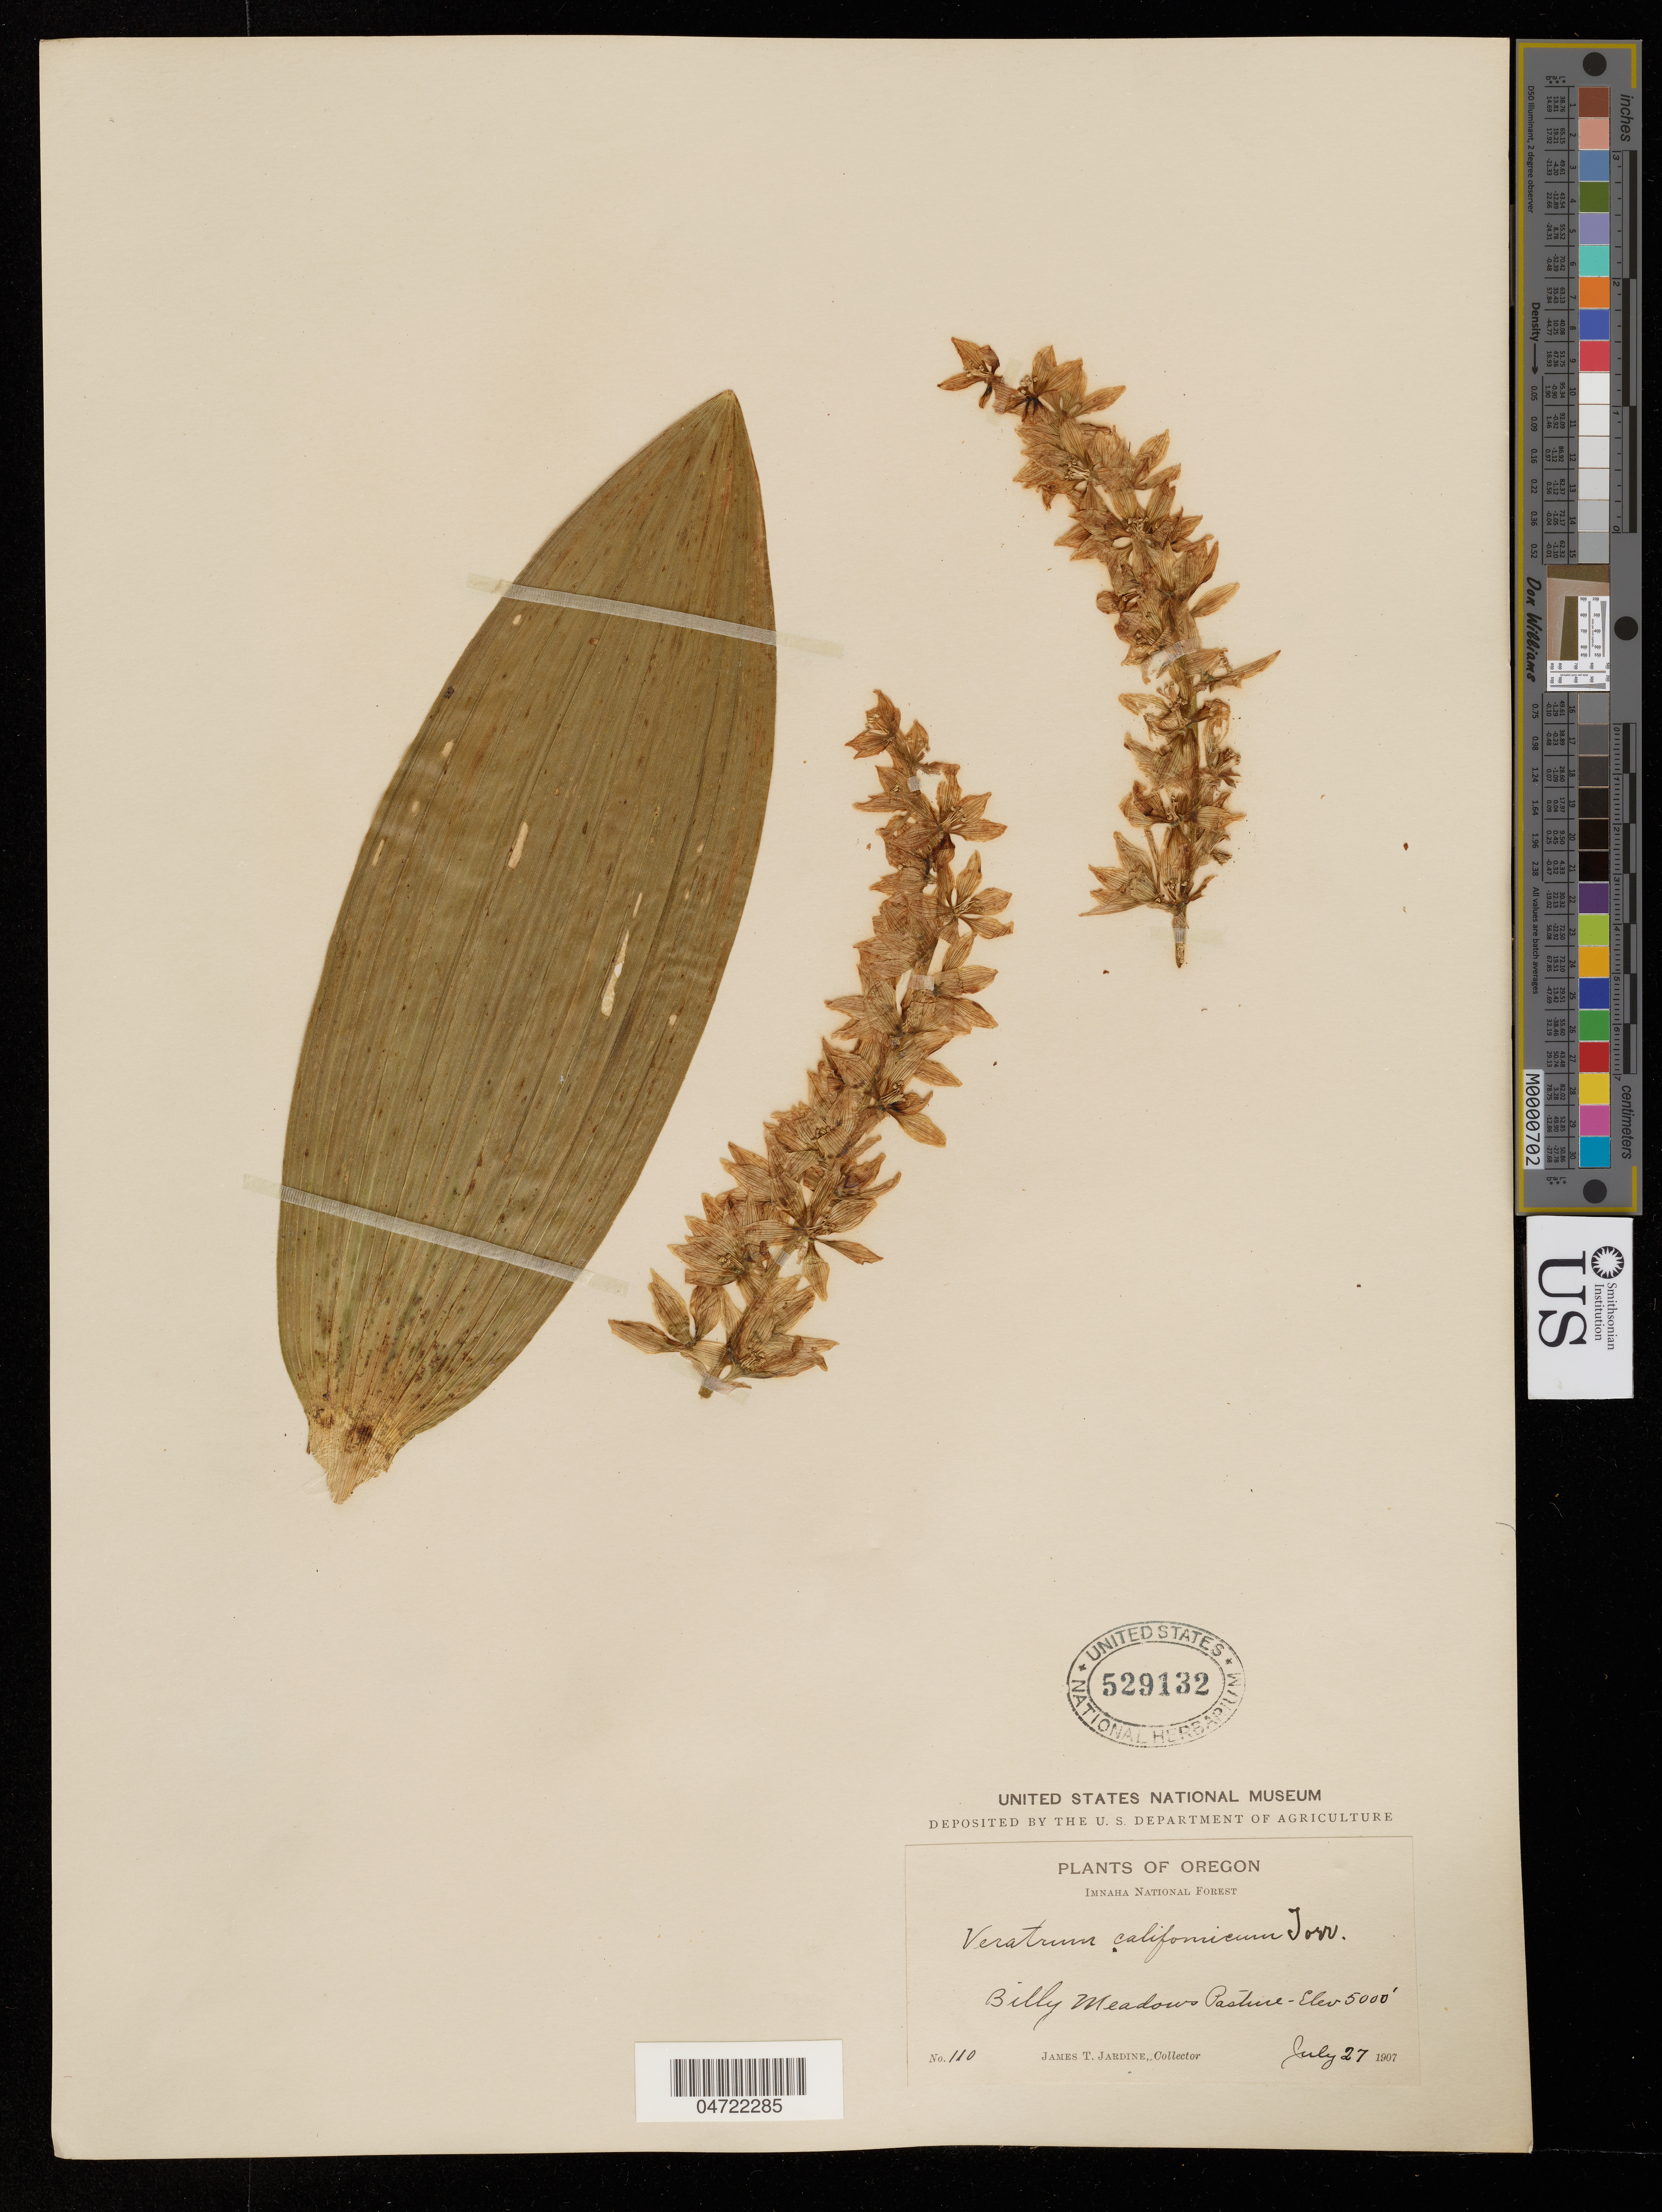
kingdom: Plantae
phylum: Tracheophyta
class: Liliopsida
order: Liliales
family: Melanthiaceae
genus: Veratrum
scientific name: Veratrum californicum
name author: Durand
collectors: J. T. Jardine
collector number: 110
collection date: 1907-07-27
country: United States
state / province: Oregon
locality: Inmaha National Forest. Billy Meadows Pasture-Wet location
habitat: Pasture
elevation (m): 1524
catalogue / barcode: US 529132